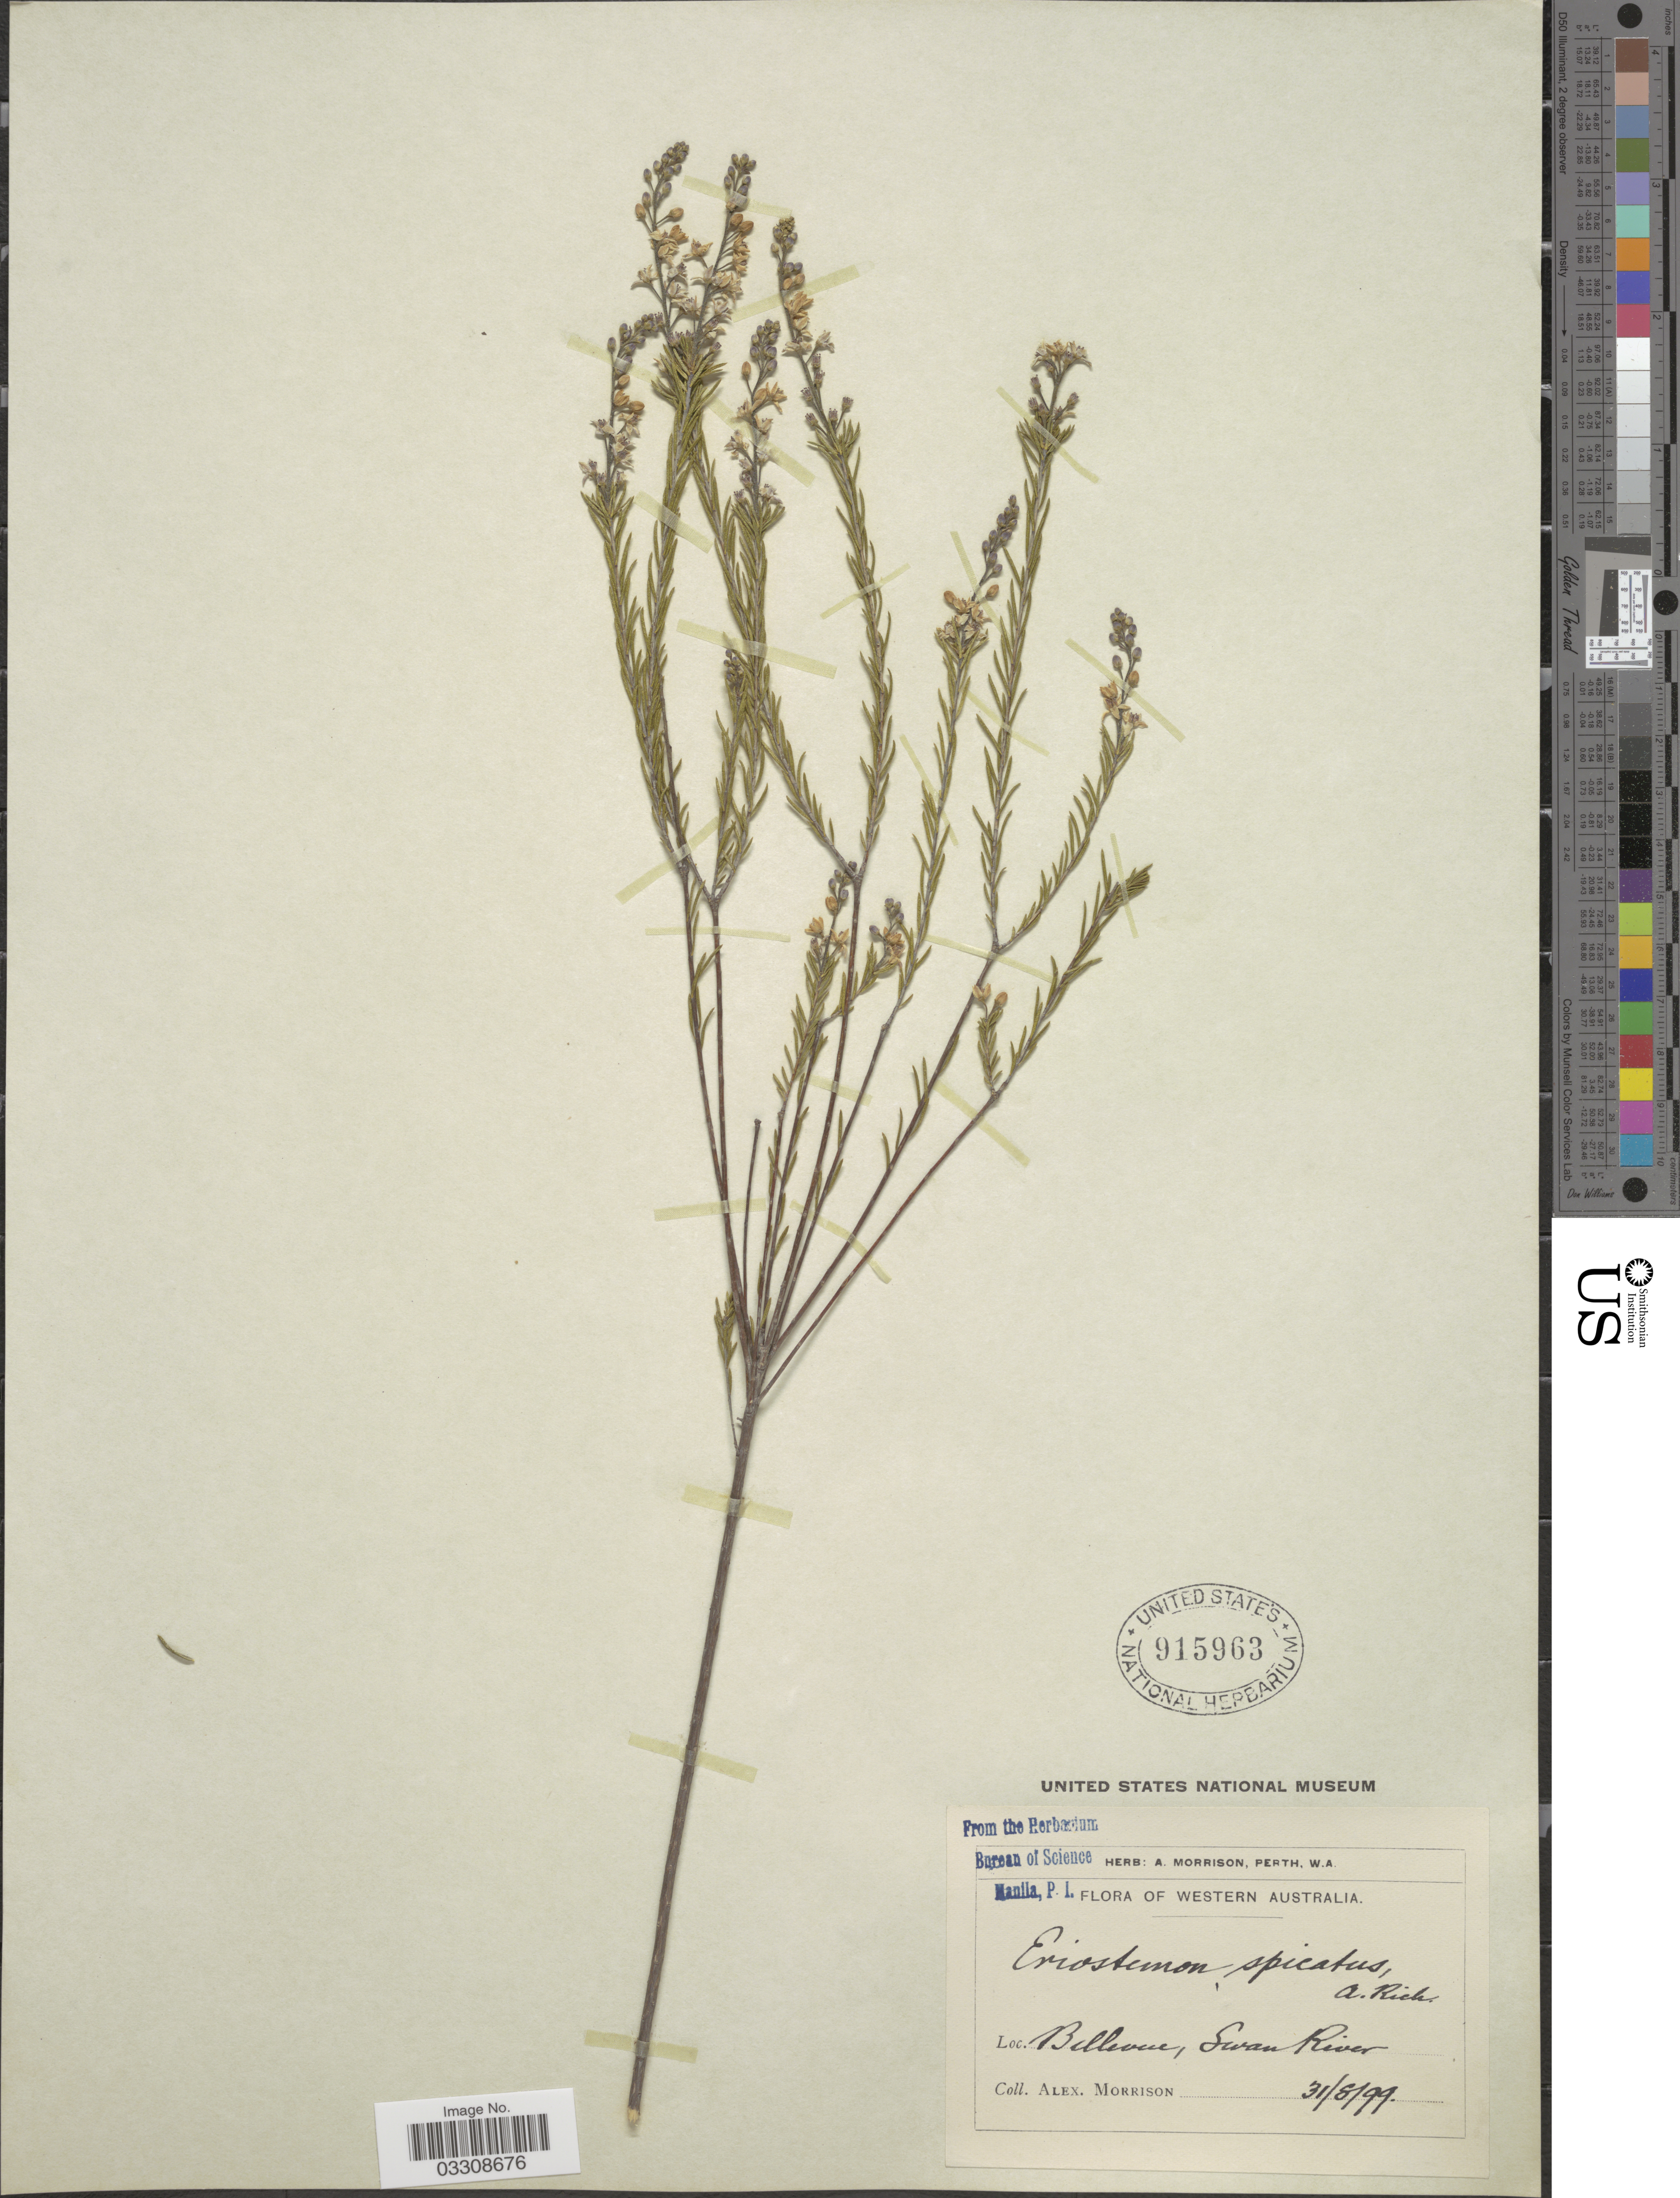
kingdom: Plantae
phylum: Tracheophyta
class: Magnoliopsida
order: Sapindales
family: Rutaceae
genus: Eriostemon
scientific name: Eriostemon spicatus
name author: A. Rich.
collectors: A. Morrison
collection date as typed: Transcribed d/m/y: 31/8/99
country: Australia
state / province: Western Australia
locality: Bellevue, Swan River.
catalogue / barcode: US 915963